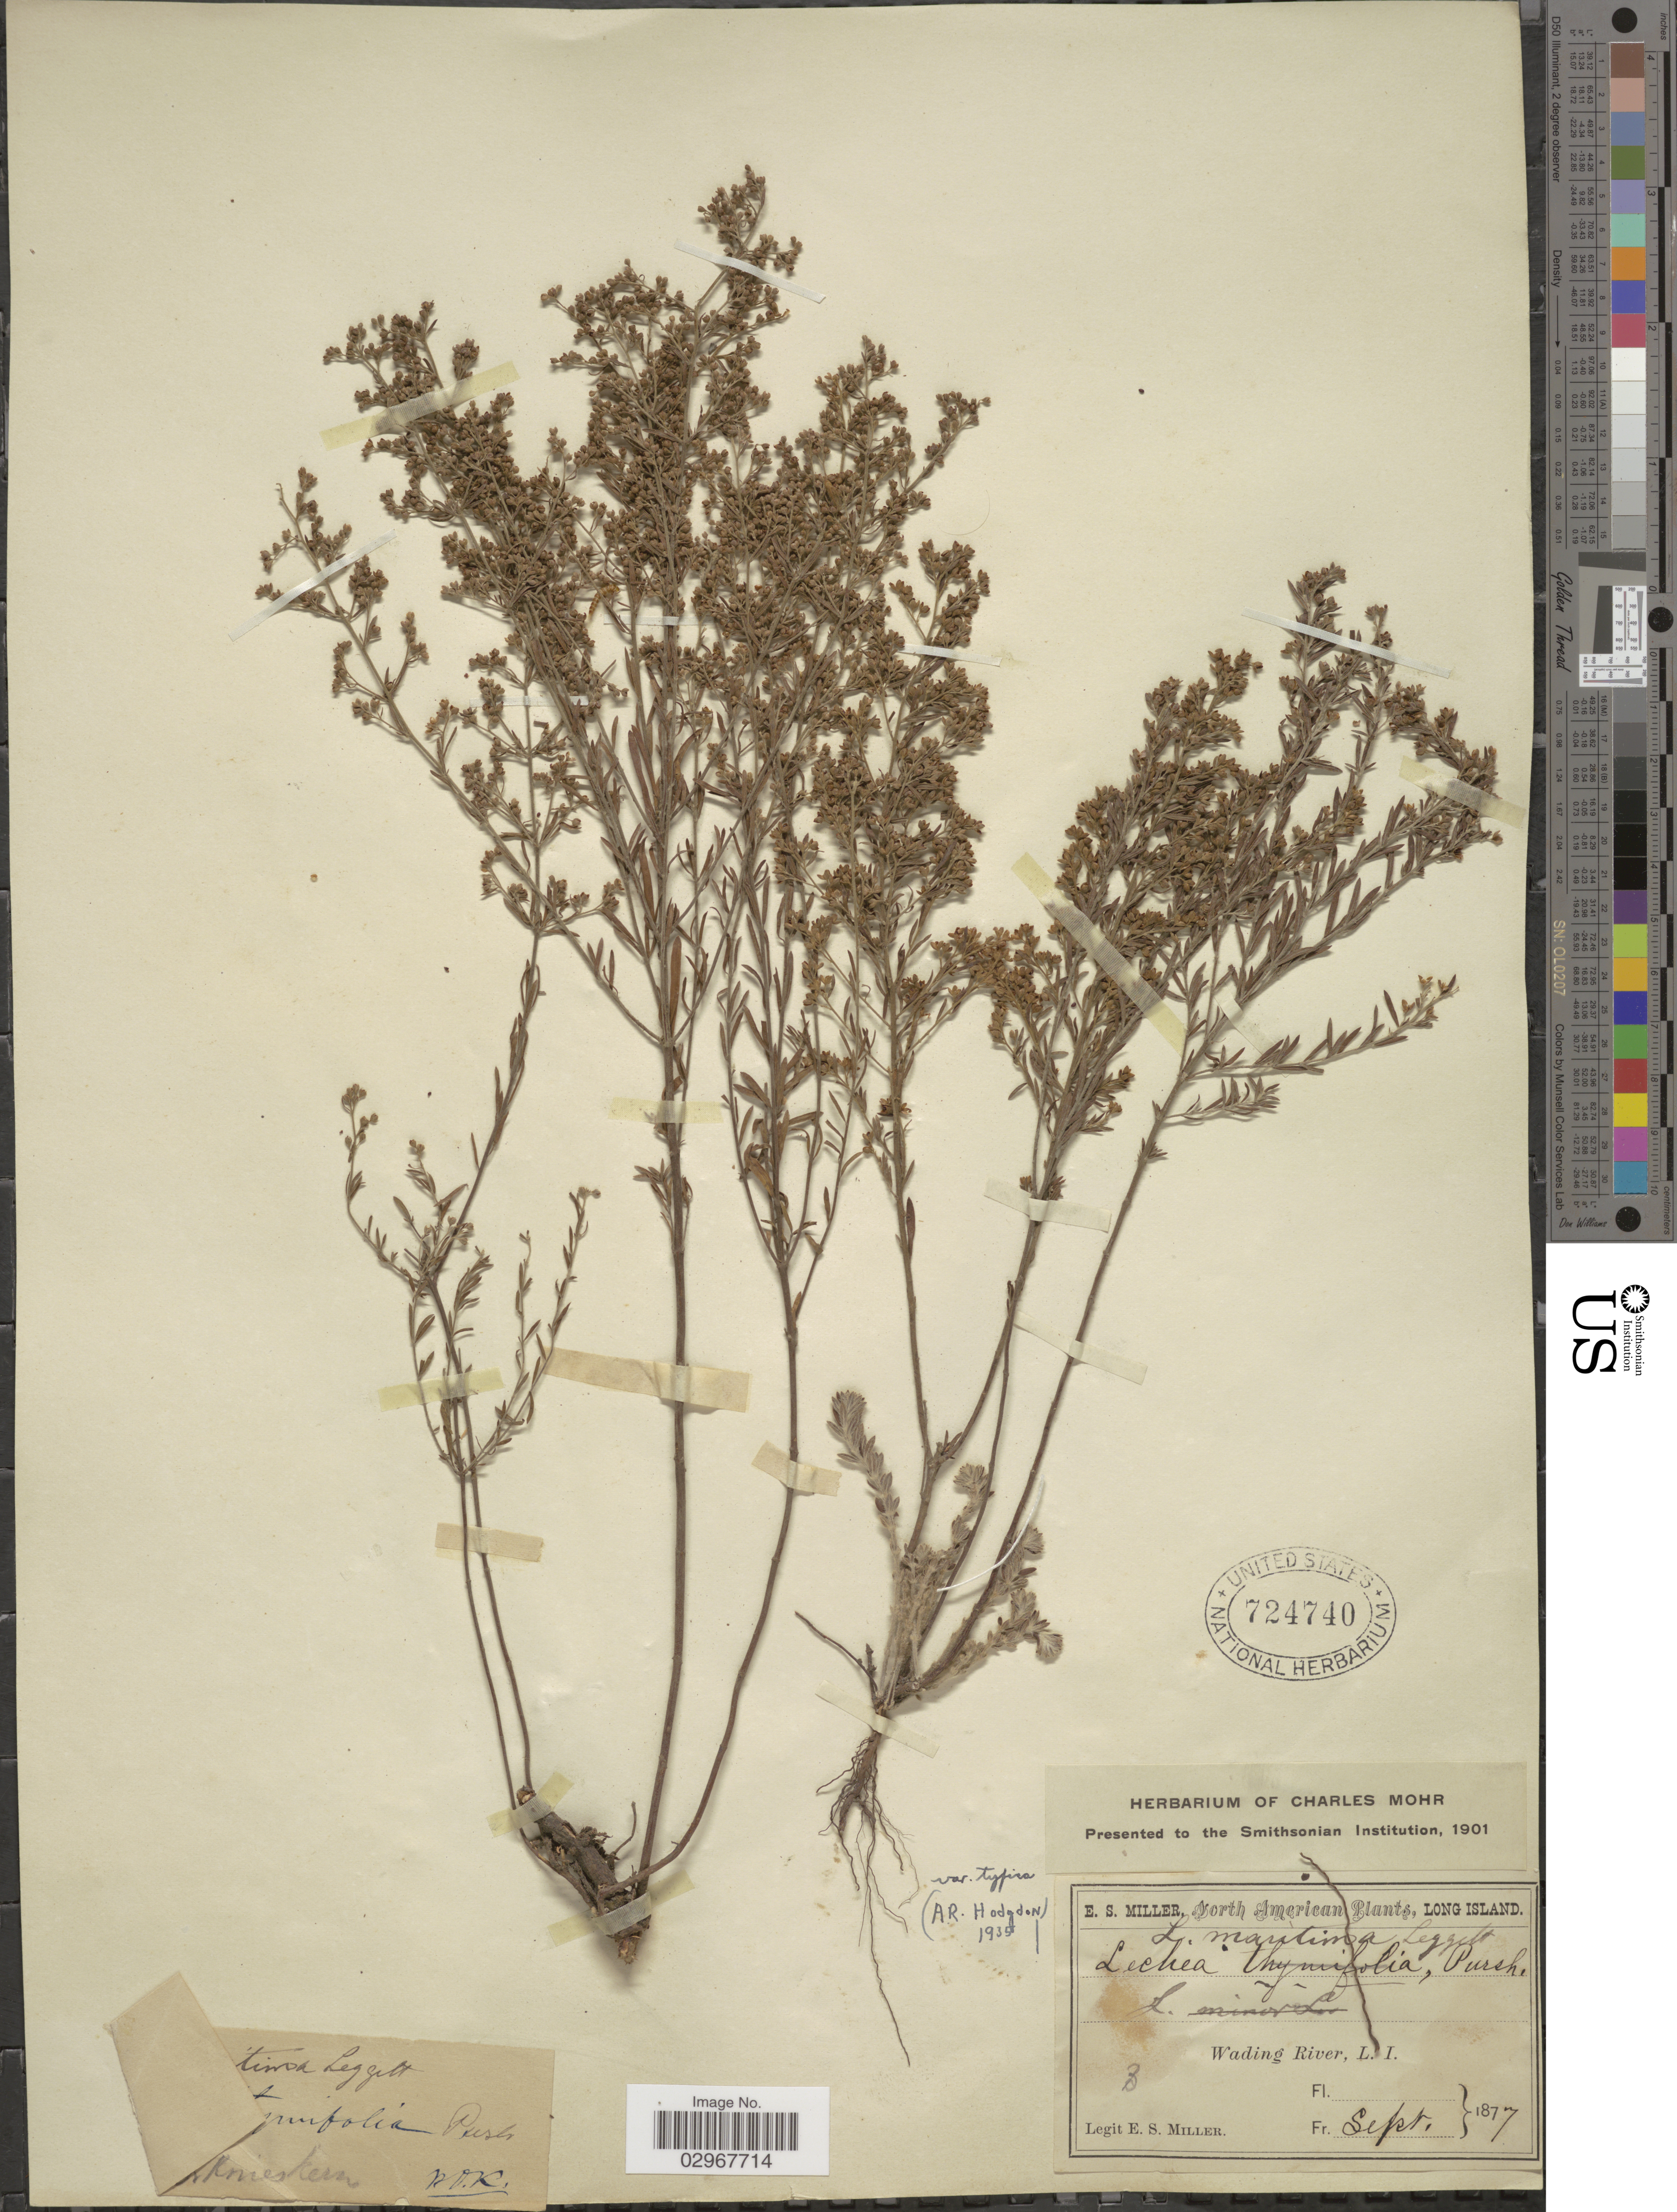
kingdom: Plantae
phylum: Tracheophyta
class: Magnoliopsida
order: Malvales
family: Cistaceae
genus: Lechea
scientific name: Lechea maritima var. typica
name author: Hodgdon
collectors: E. S. Miller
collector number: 3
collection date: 1877-09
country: United States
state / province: New York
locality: Long Island. Wading River, L. I.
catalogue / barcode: US 724740